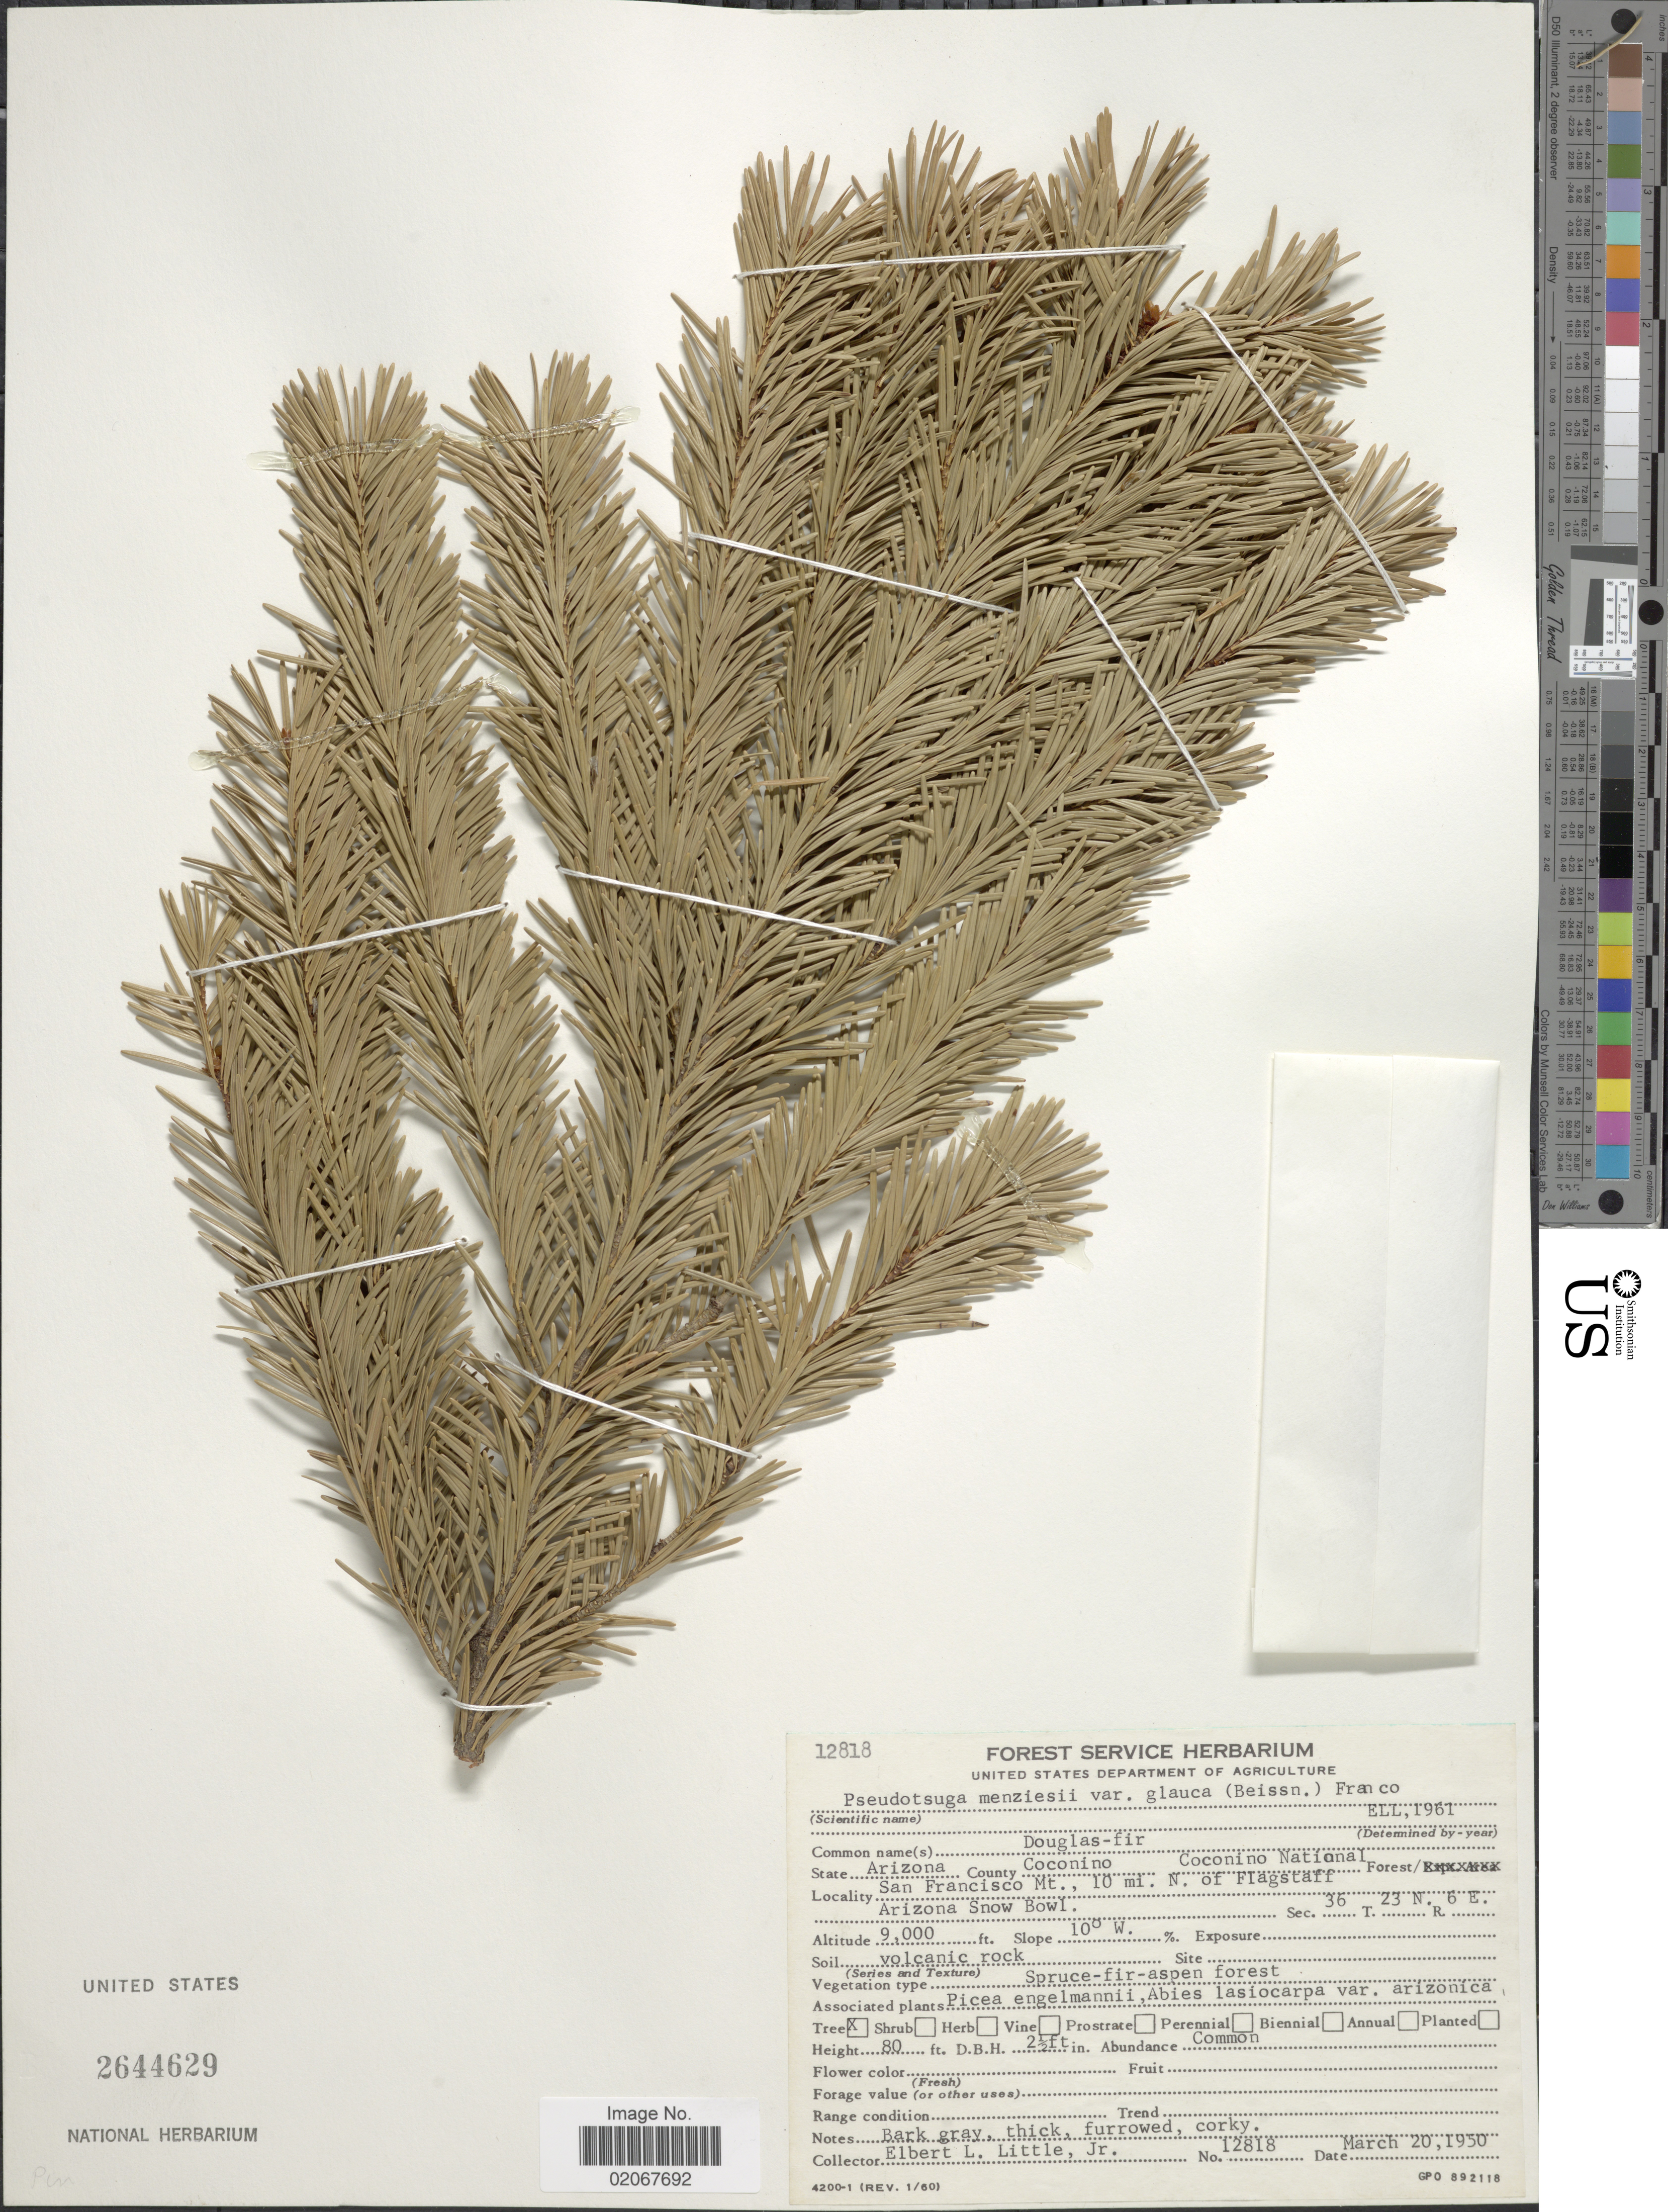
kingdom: Plantae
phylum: Tracheophyta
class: Pinopsida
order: Pinales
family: Pinaceae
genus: Pseudotsuga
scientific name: Pseudotsuga menziesii var. glauca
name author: (Beissn.) Franco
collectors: E. L. Little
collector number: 12818/ELL1961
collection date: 1950-03-20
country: United States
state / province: Arizona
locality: County: Coconino. Coconino National Forest. San Francisco Mt., 10 mi. N. of Flagstaff Arizona Snow Bowl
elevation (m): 2743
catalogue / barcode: US 2644629